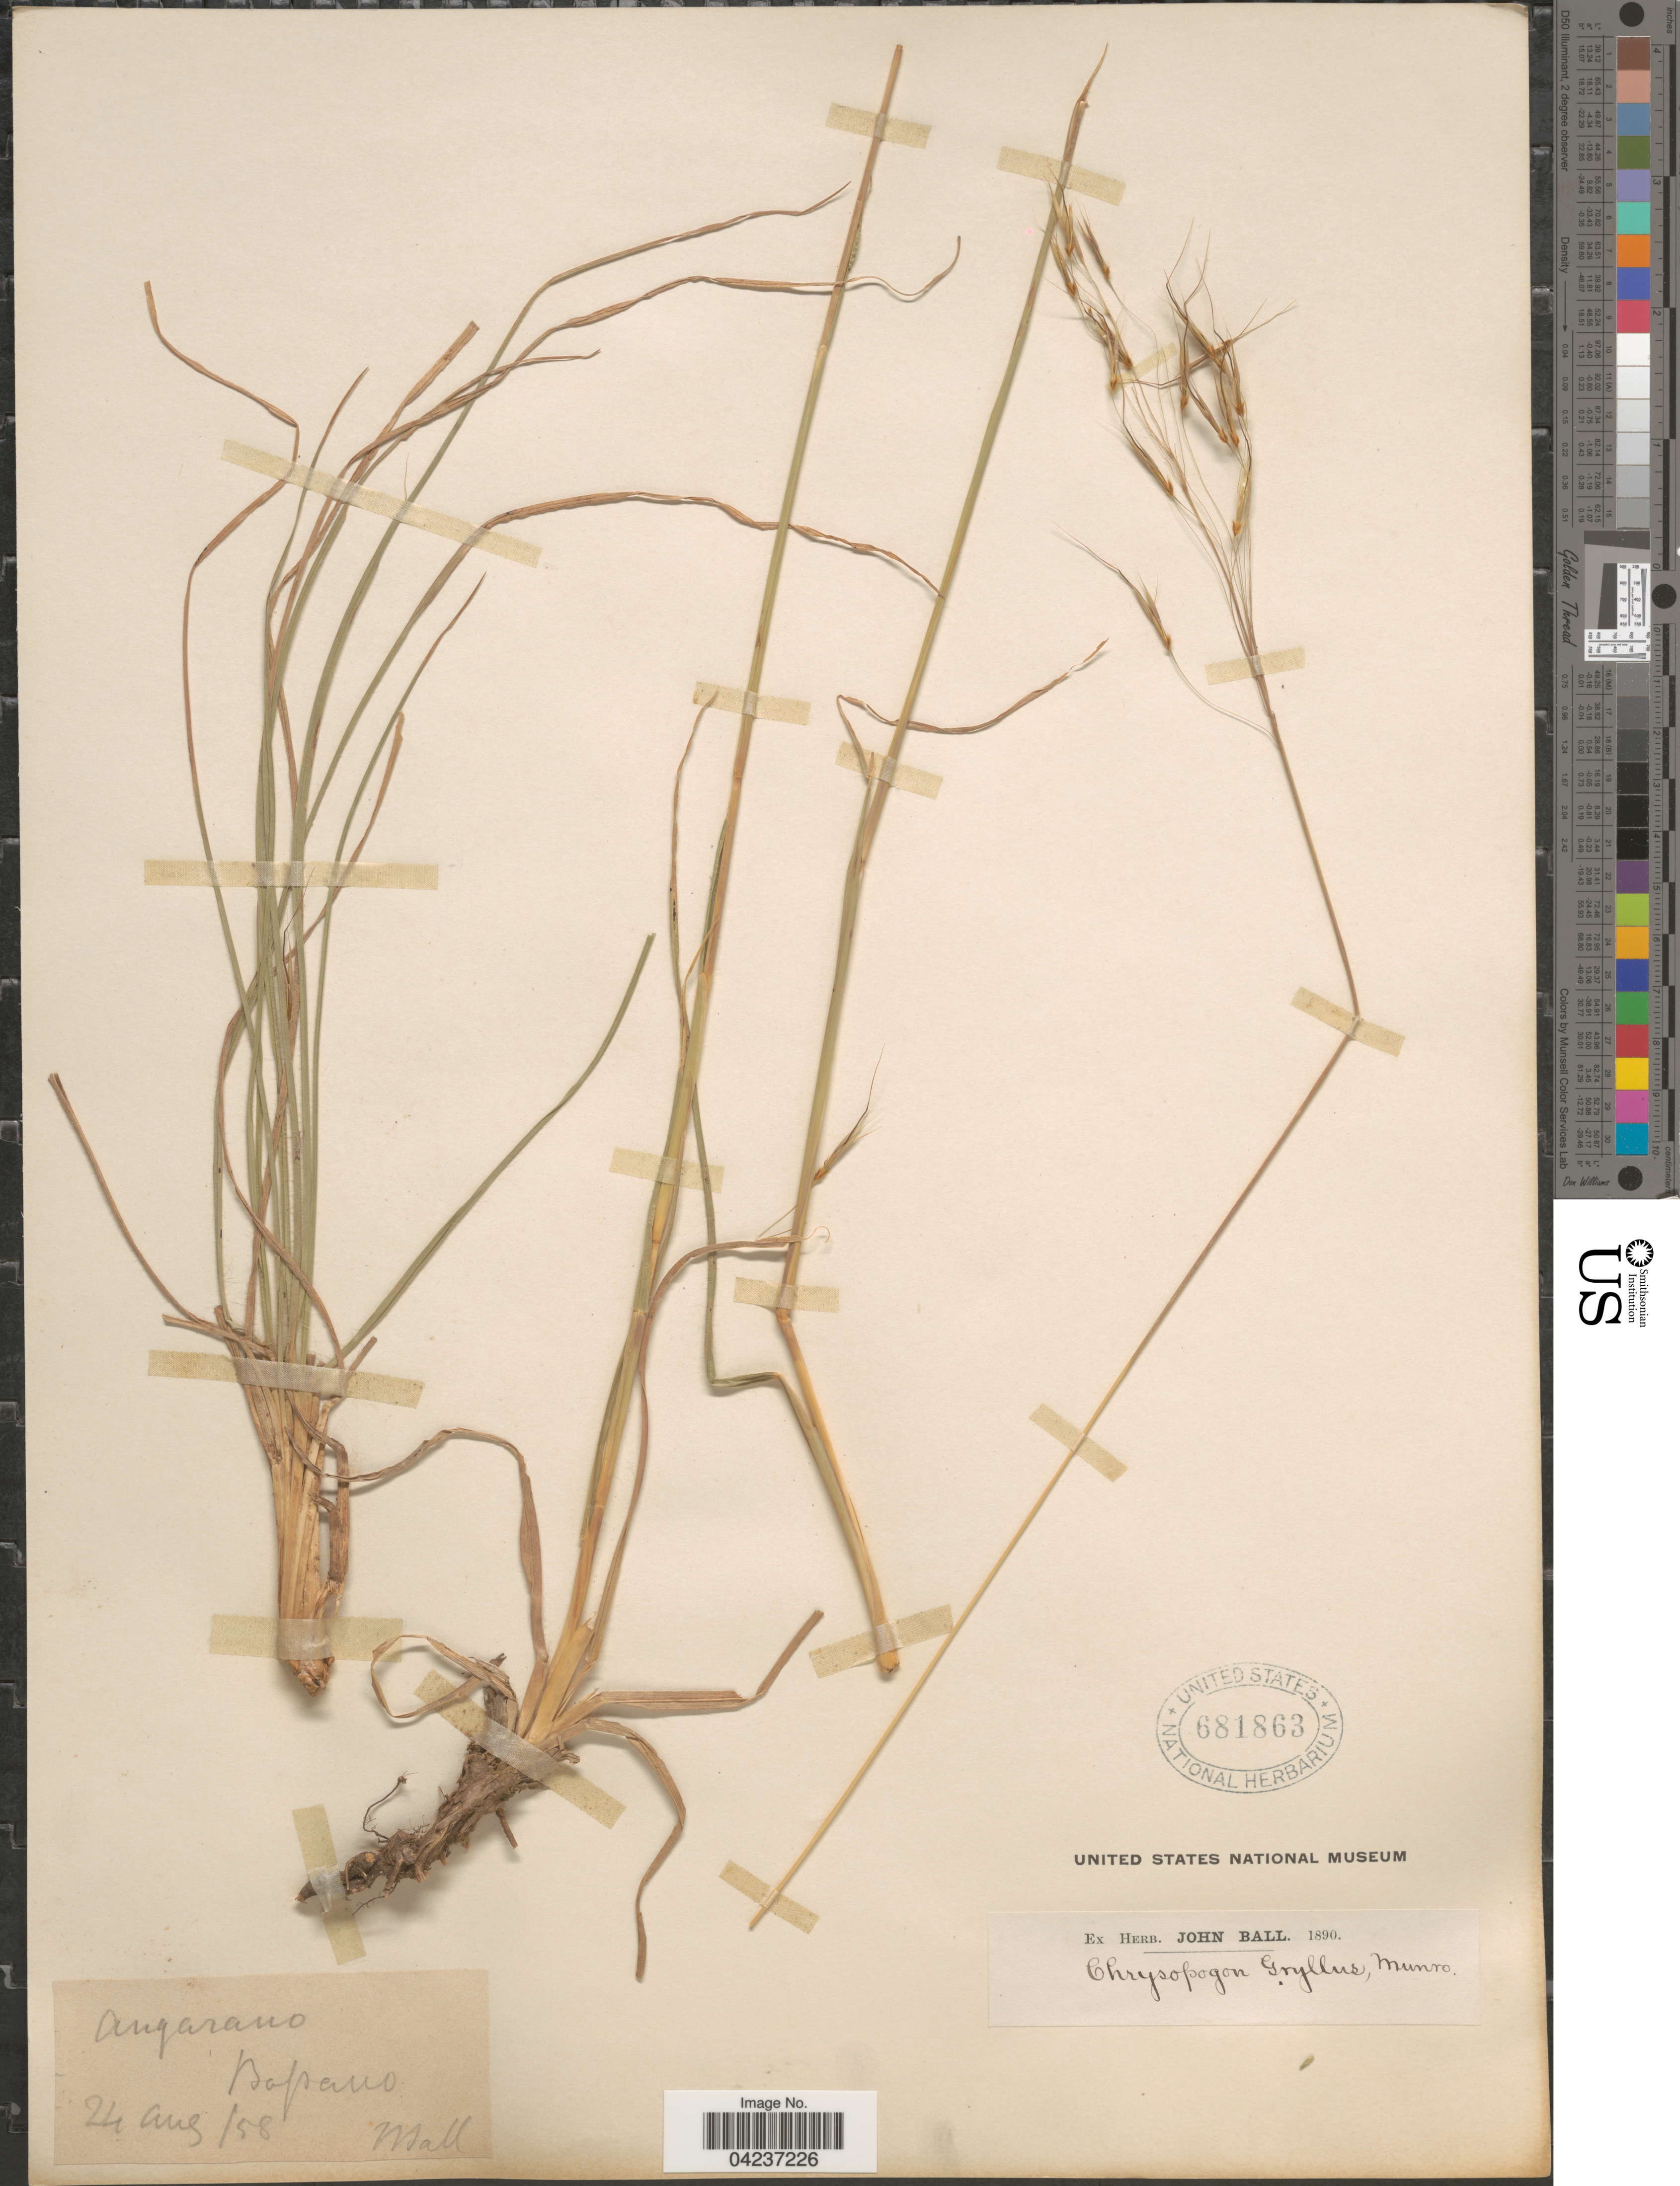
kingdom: Plantae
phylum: Tracheophyta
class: Liliopsida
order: Poales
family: Poaceae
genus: Chrysopogon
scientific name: Chrysopogon gryllus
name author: (L.) Trin.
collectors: J. Ball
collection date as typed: Transcribed d/m/y: 24/8/58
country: Italy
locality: Angarano. Bassano.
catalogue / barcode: US 681863